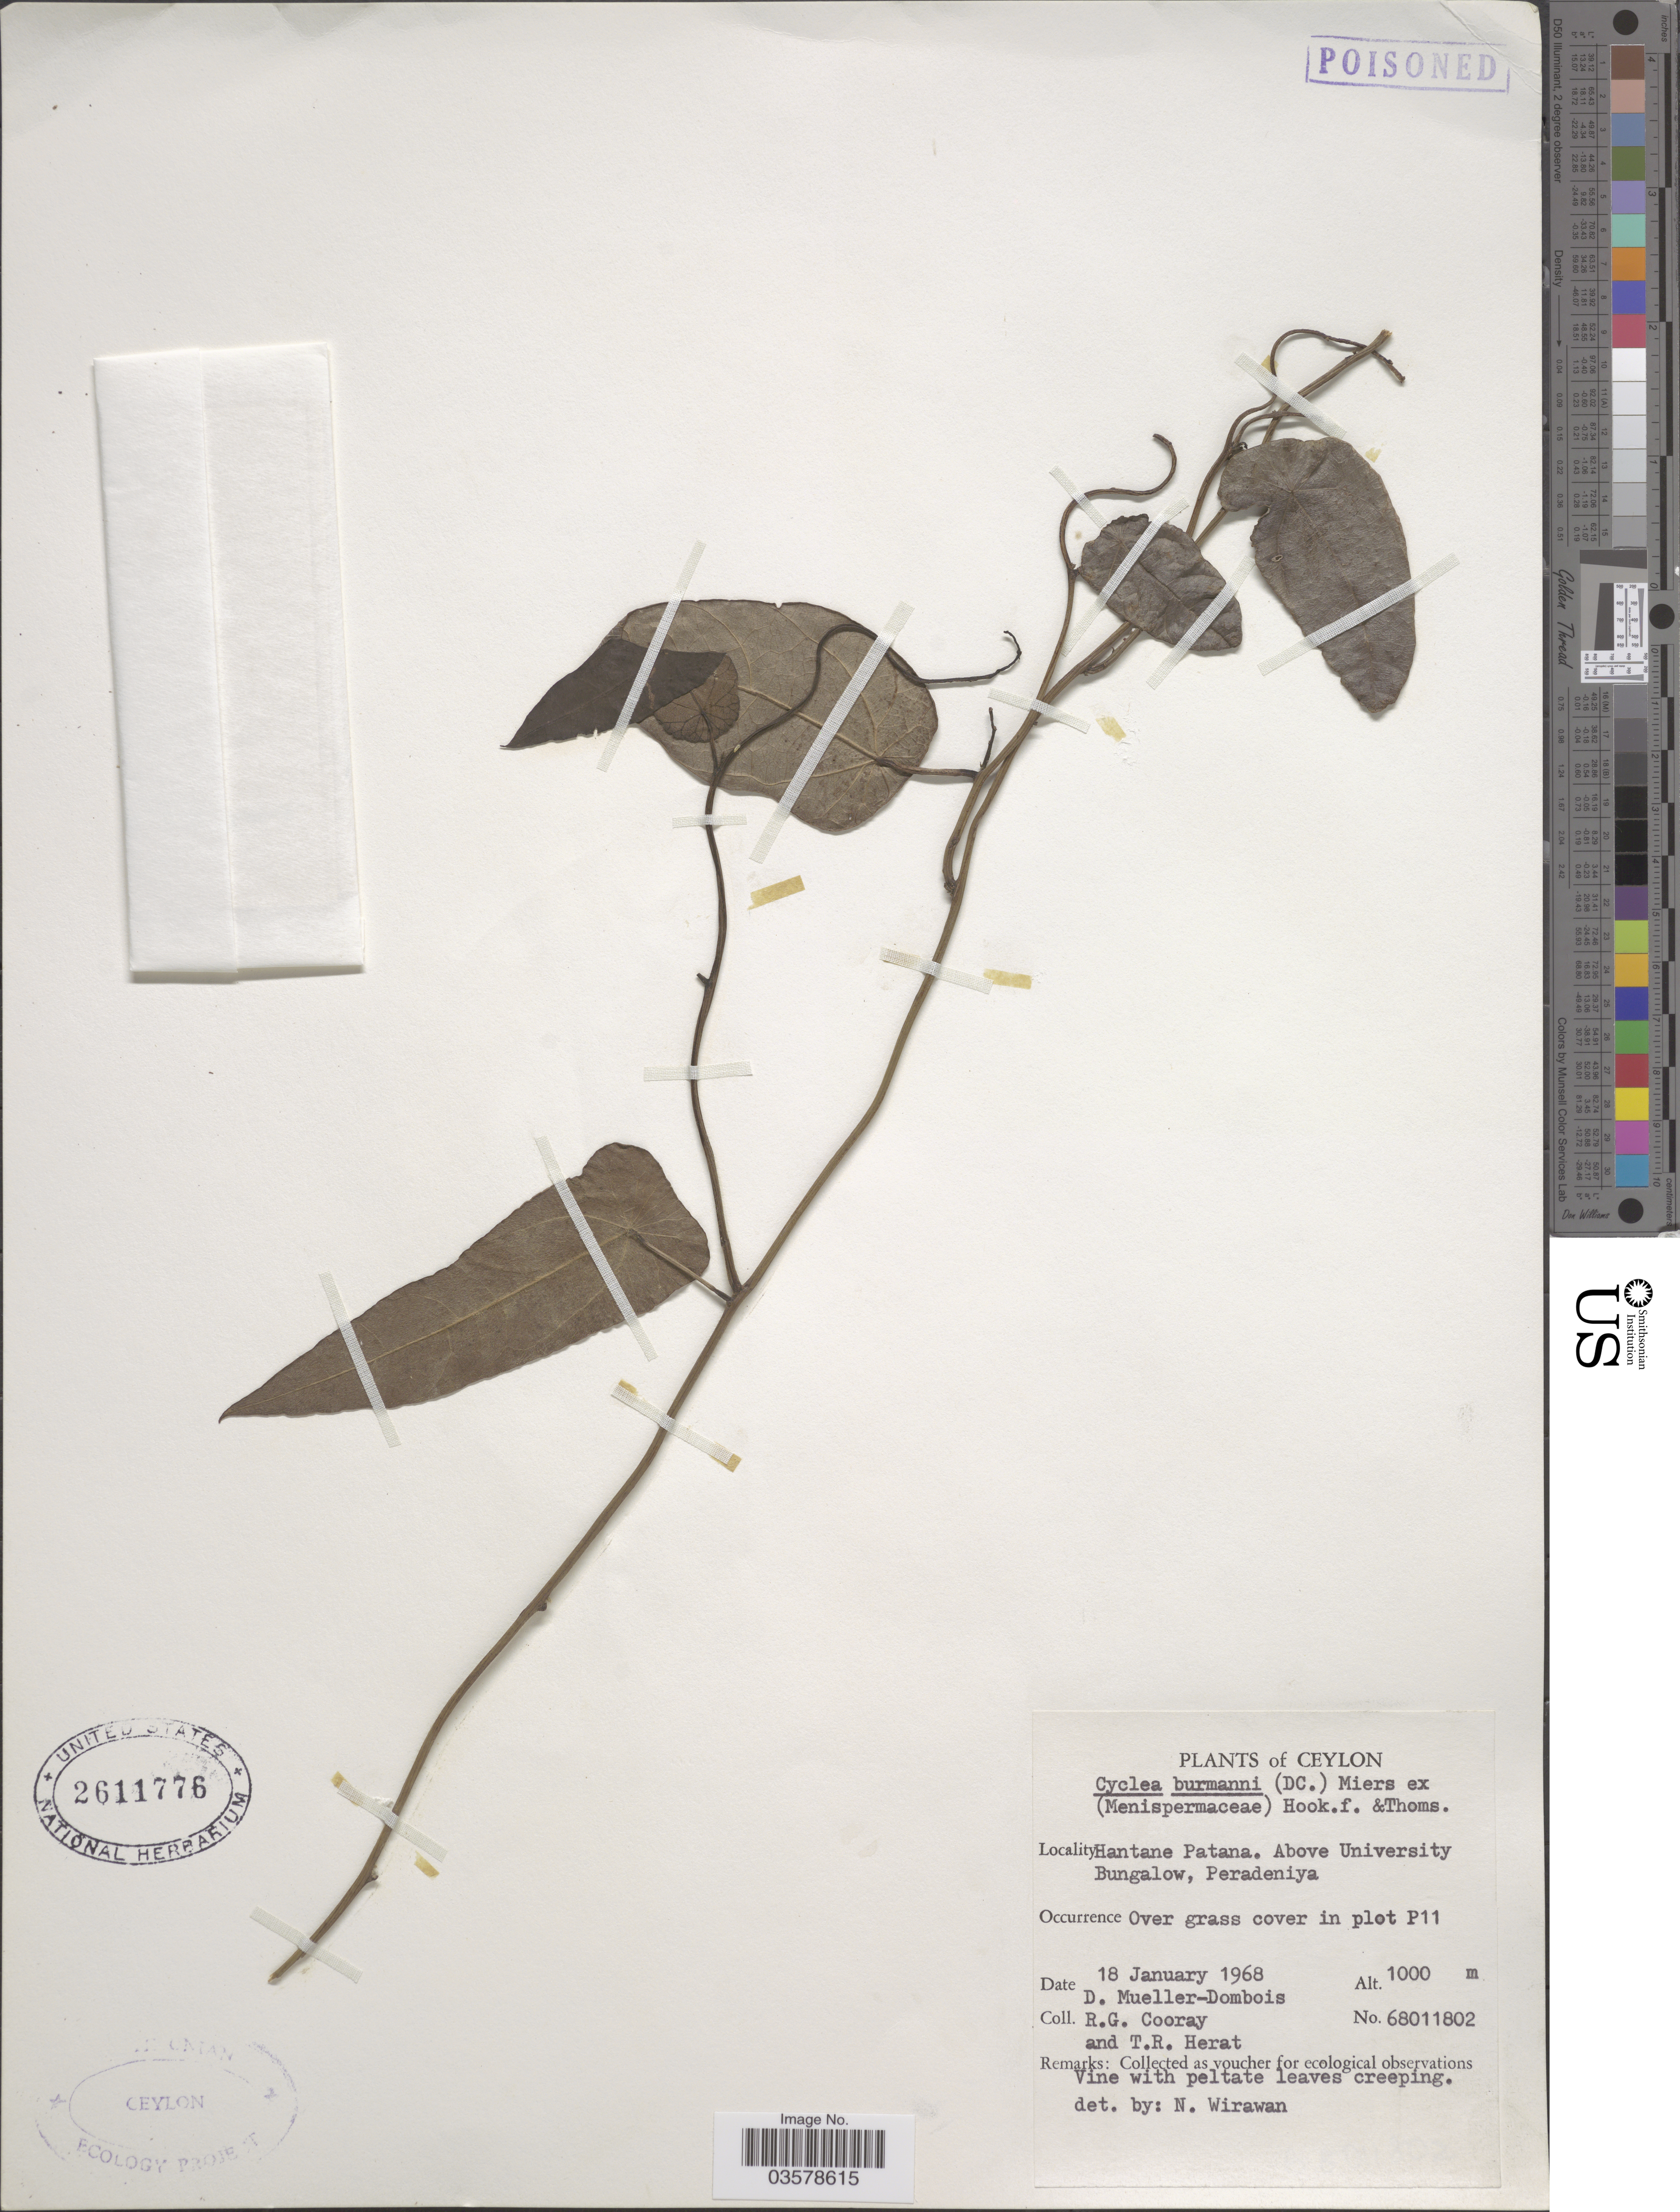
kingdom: Plantae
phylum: Tracheophyta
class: Magnoliopsida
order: Ranunculales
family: Menispermaceae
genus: Cyclea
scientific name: Cyclea peltata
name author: (Lam.) Hook. f. & Thomson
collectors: R. Cooray & T. R. Herat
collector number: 68011802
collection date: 1968-01-18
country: Sri Lanka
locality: Ceylon. Hantane Patana. Above University Bungalow, Peradeniya.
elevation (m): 1000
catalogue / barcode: US 2611776